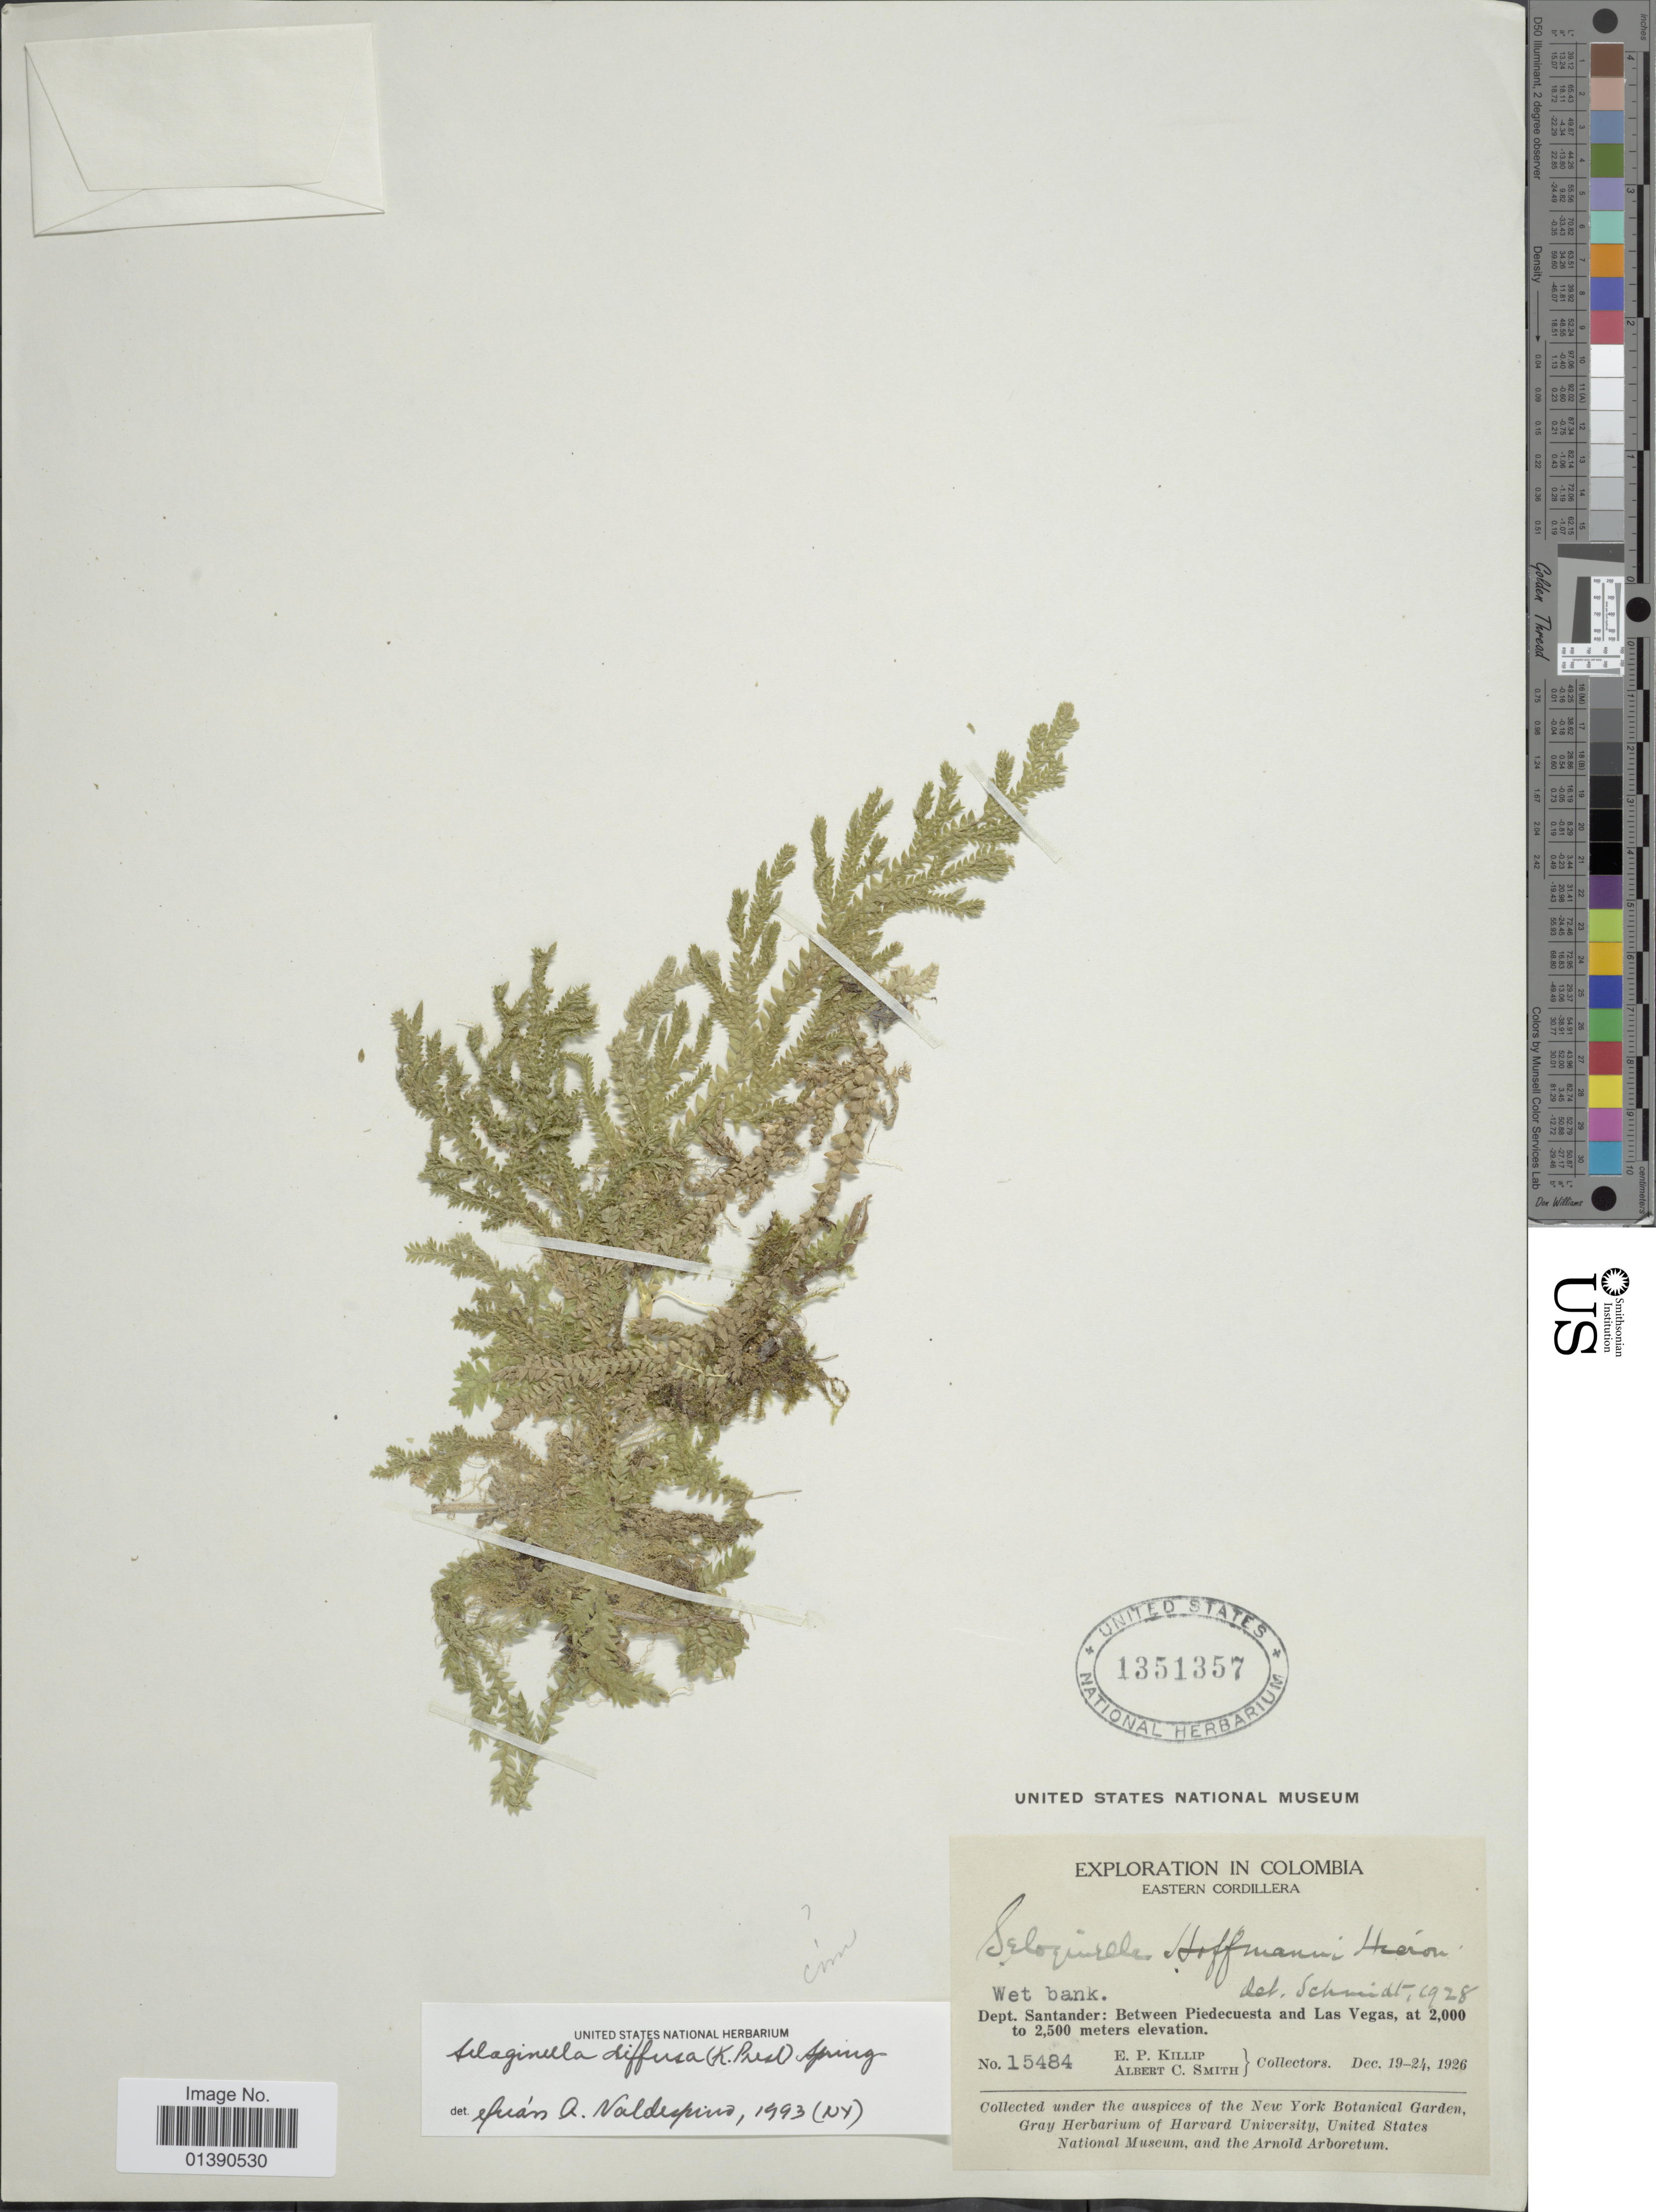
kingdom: Plantae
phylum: Tracheophyta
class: Lycopodiopsida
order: Selaginellales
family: Selaginellaceae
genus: Selaginella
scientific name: Selaginella diffusa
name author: (C. Presl) Spring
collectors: E. P. Killip & A. C. Smith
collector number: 15484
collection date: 1926-12-19/1926-12-24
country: Colombia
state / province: Santander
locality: Eastern Cordillera, Between Piedecuesta and Las Vegas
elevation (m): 2000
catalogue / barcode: US 1351357